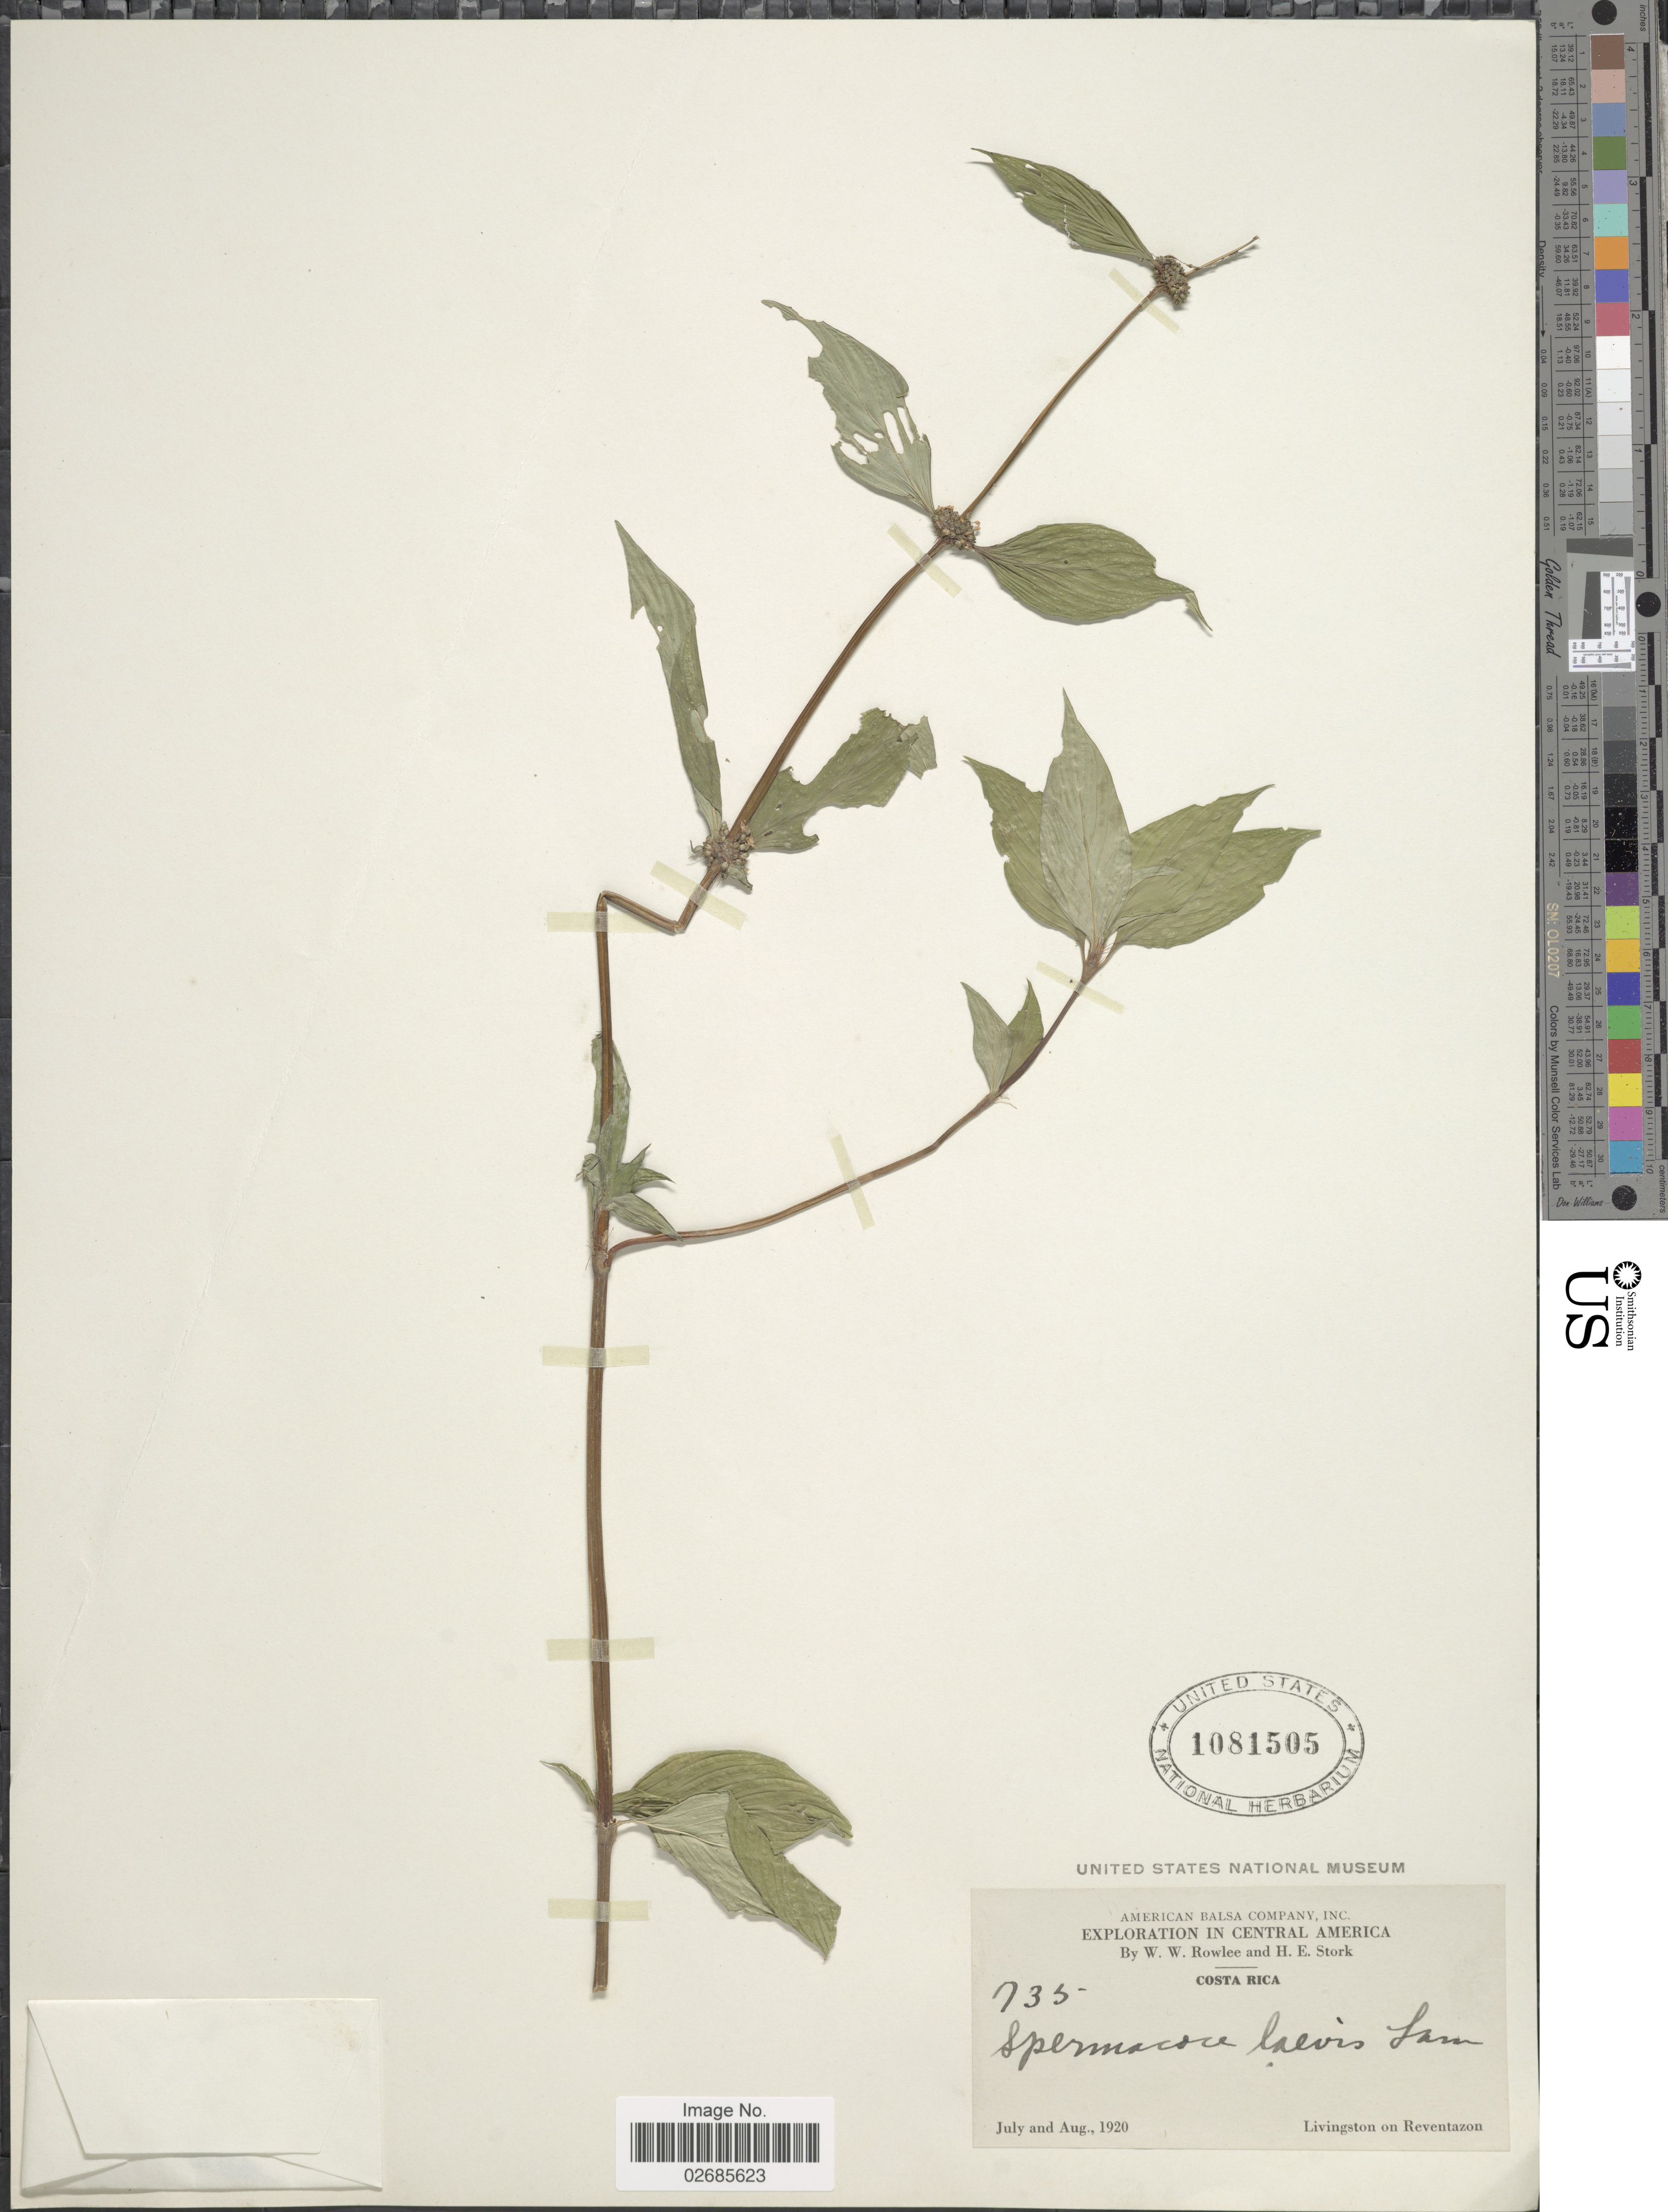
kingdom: Plantae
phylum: Tracheophyta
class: Magnoliopsida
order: Gentianales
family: Rubiaceae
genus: Borreria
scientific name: Borreria latifolia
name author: (Aubl.) K. Schum.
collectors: W. W. Rowlee & H. E. Stork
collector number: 735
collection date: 1920-07/1920-08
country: Costa Rica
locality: Livingston on Reventazon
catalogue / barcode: US 1081505